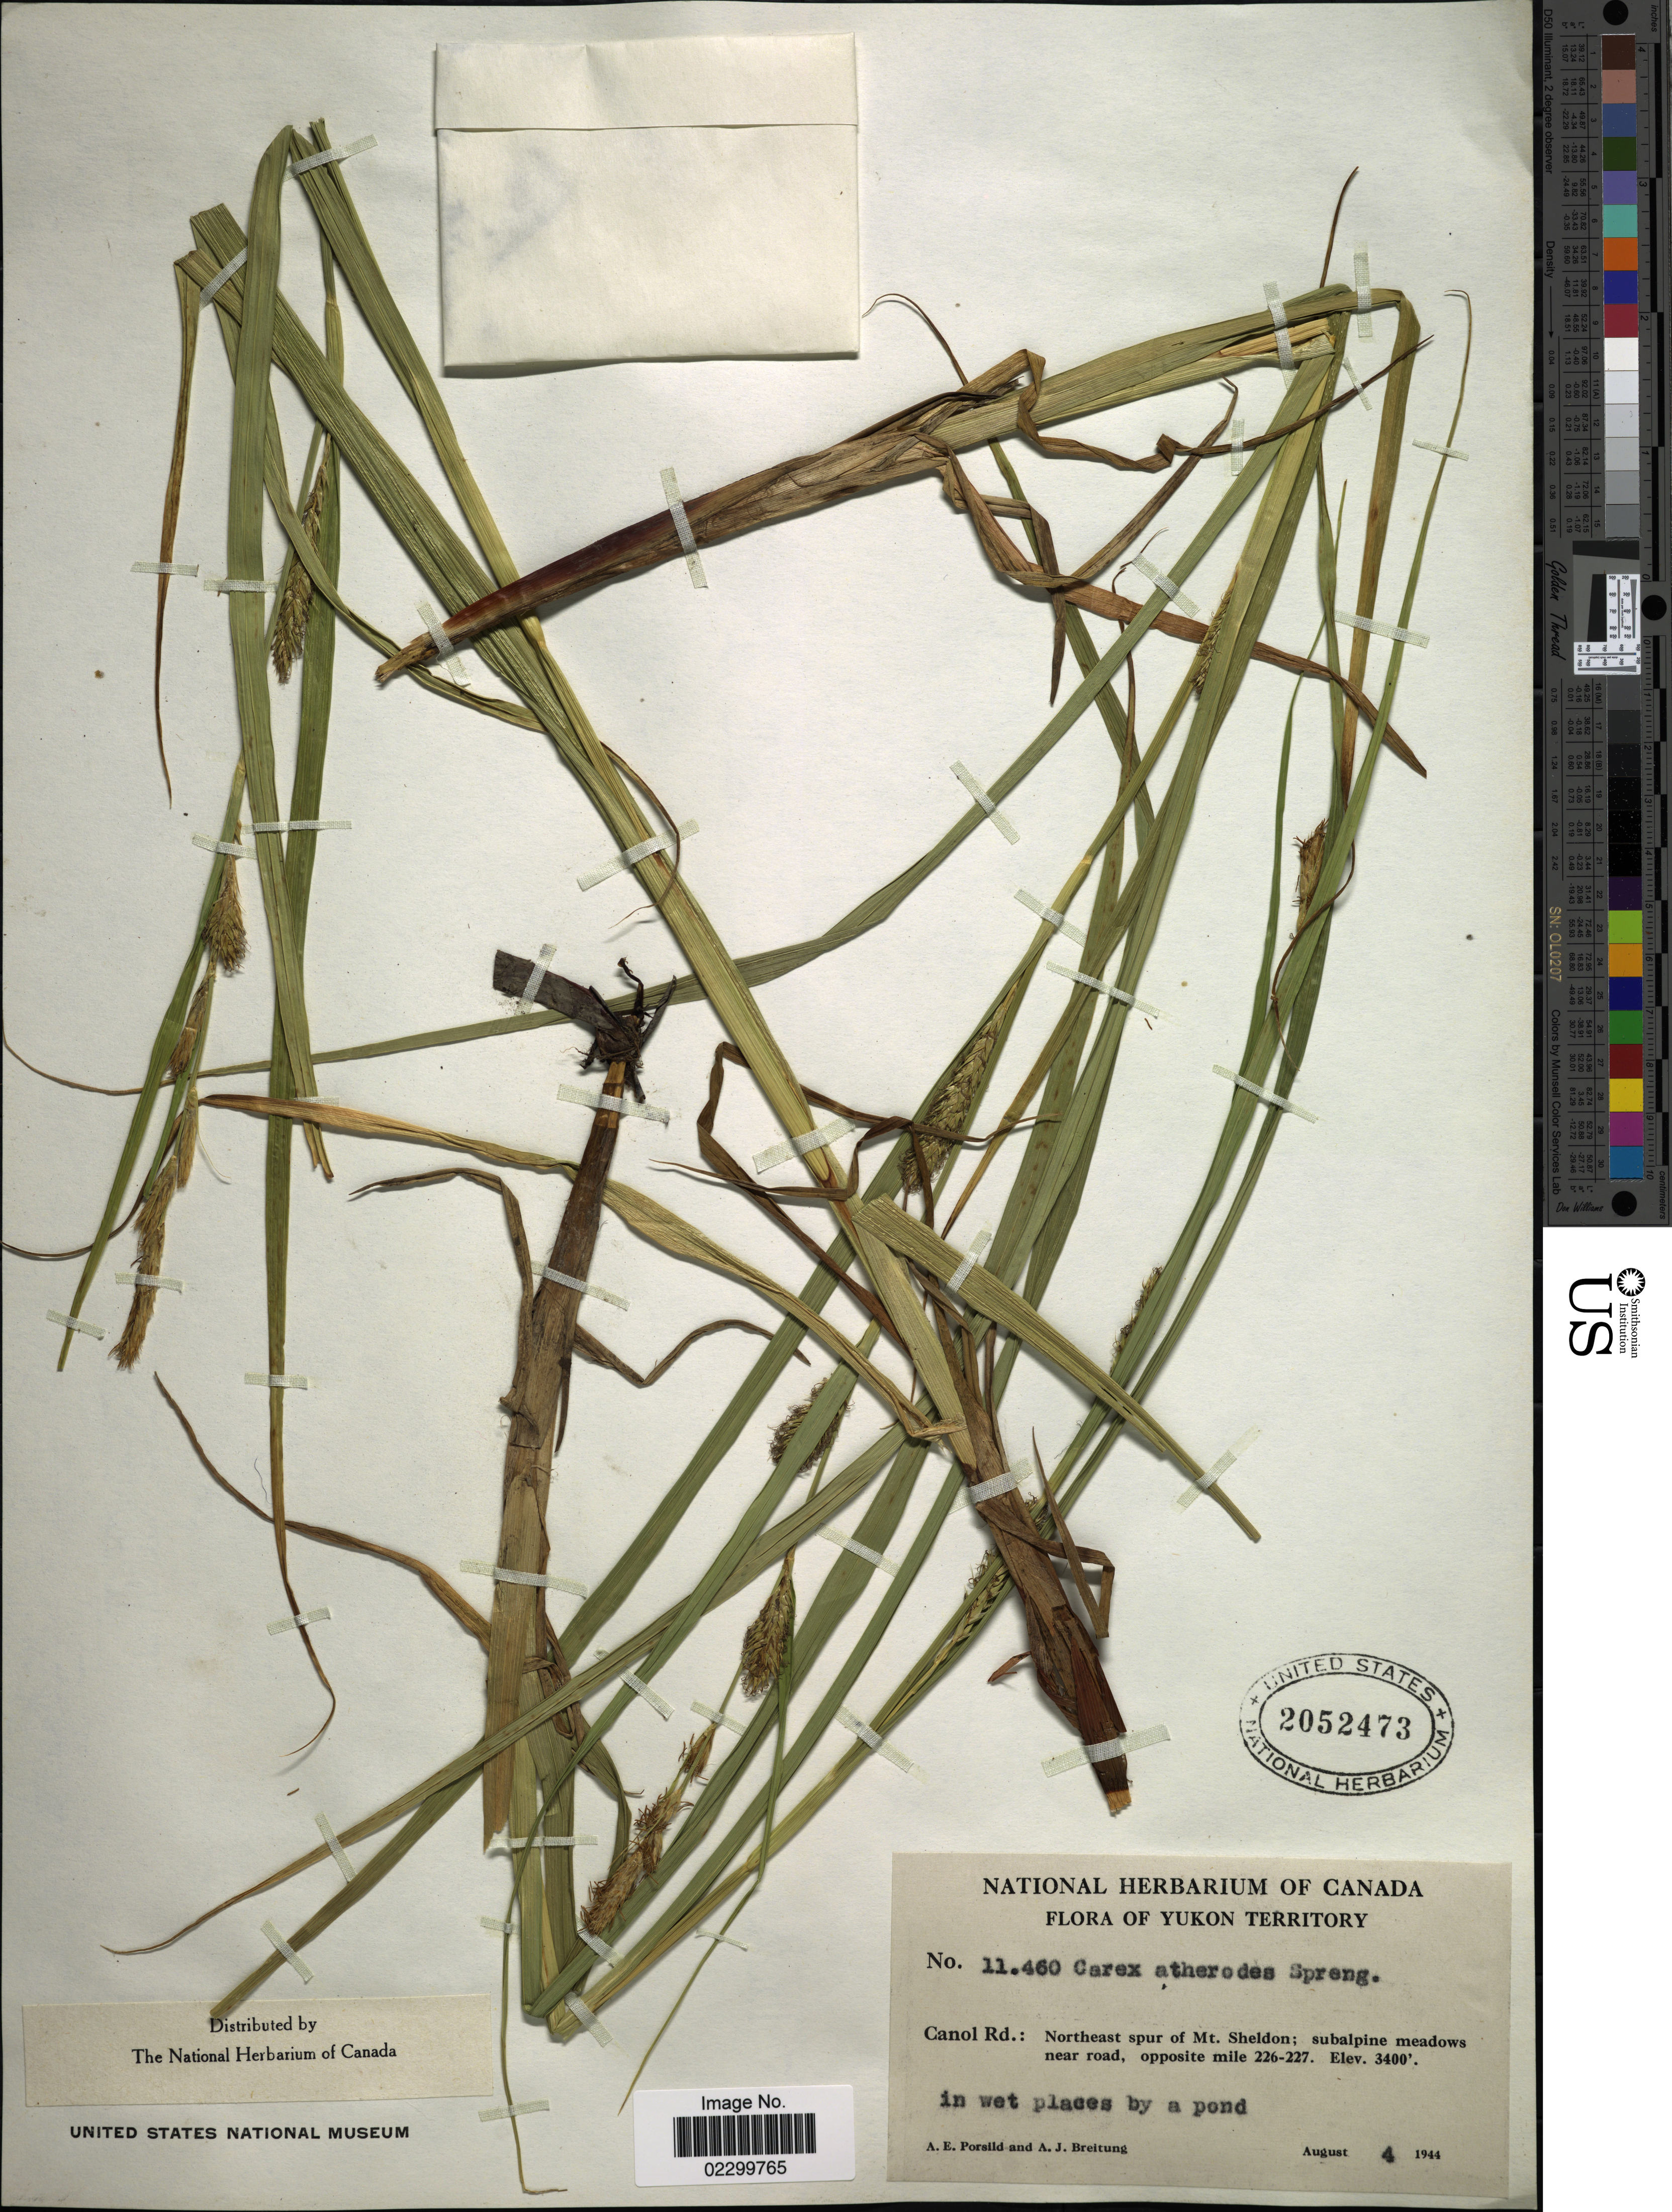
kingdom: Plantae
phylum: Tracheophyta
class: Liliopsida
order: Poales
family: Cyperaceae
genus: Carex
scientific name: Carex atherodes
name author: Spreng.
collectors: A. E. Porsild & A. Breitung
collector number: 11460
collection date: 1944-08-04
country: Canada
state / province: Yukon Territory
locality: Canol Rd.: Northeast spur of Mt. Sheldon; opposite mile 226-227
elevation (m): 1036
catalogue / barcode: US 2052473